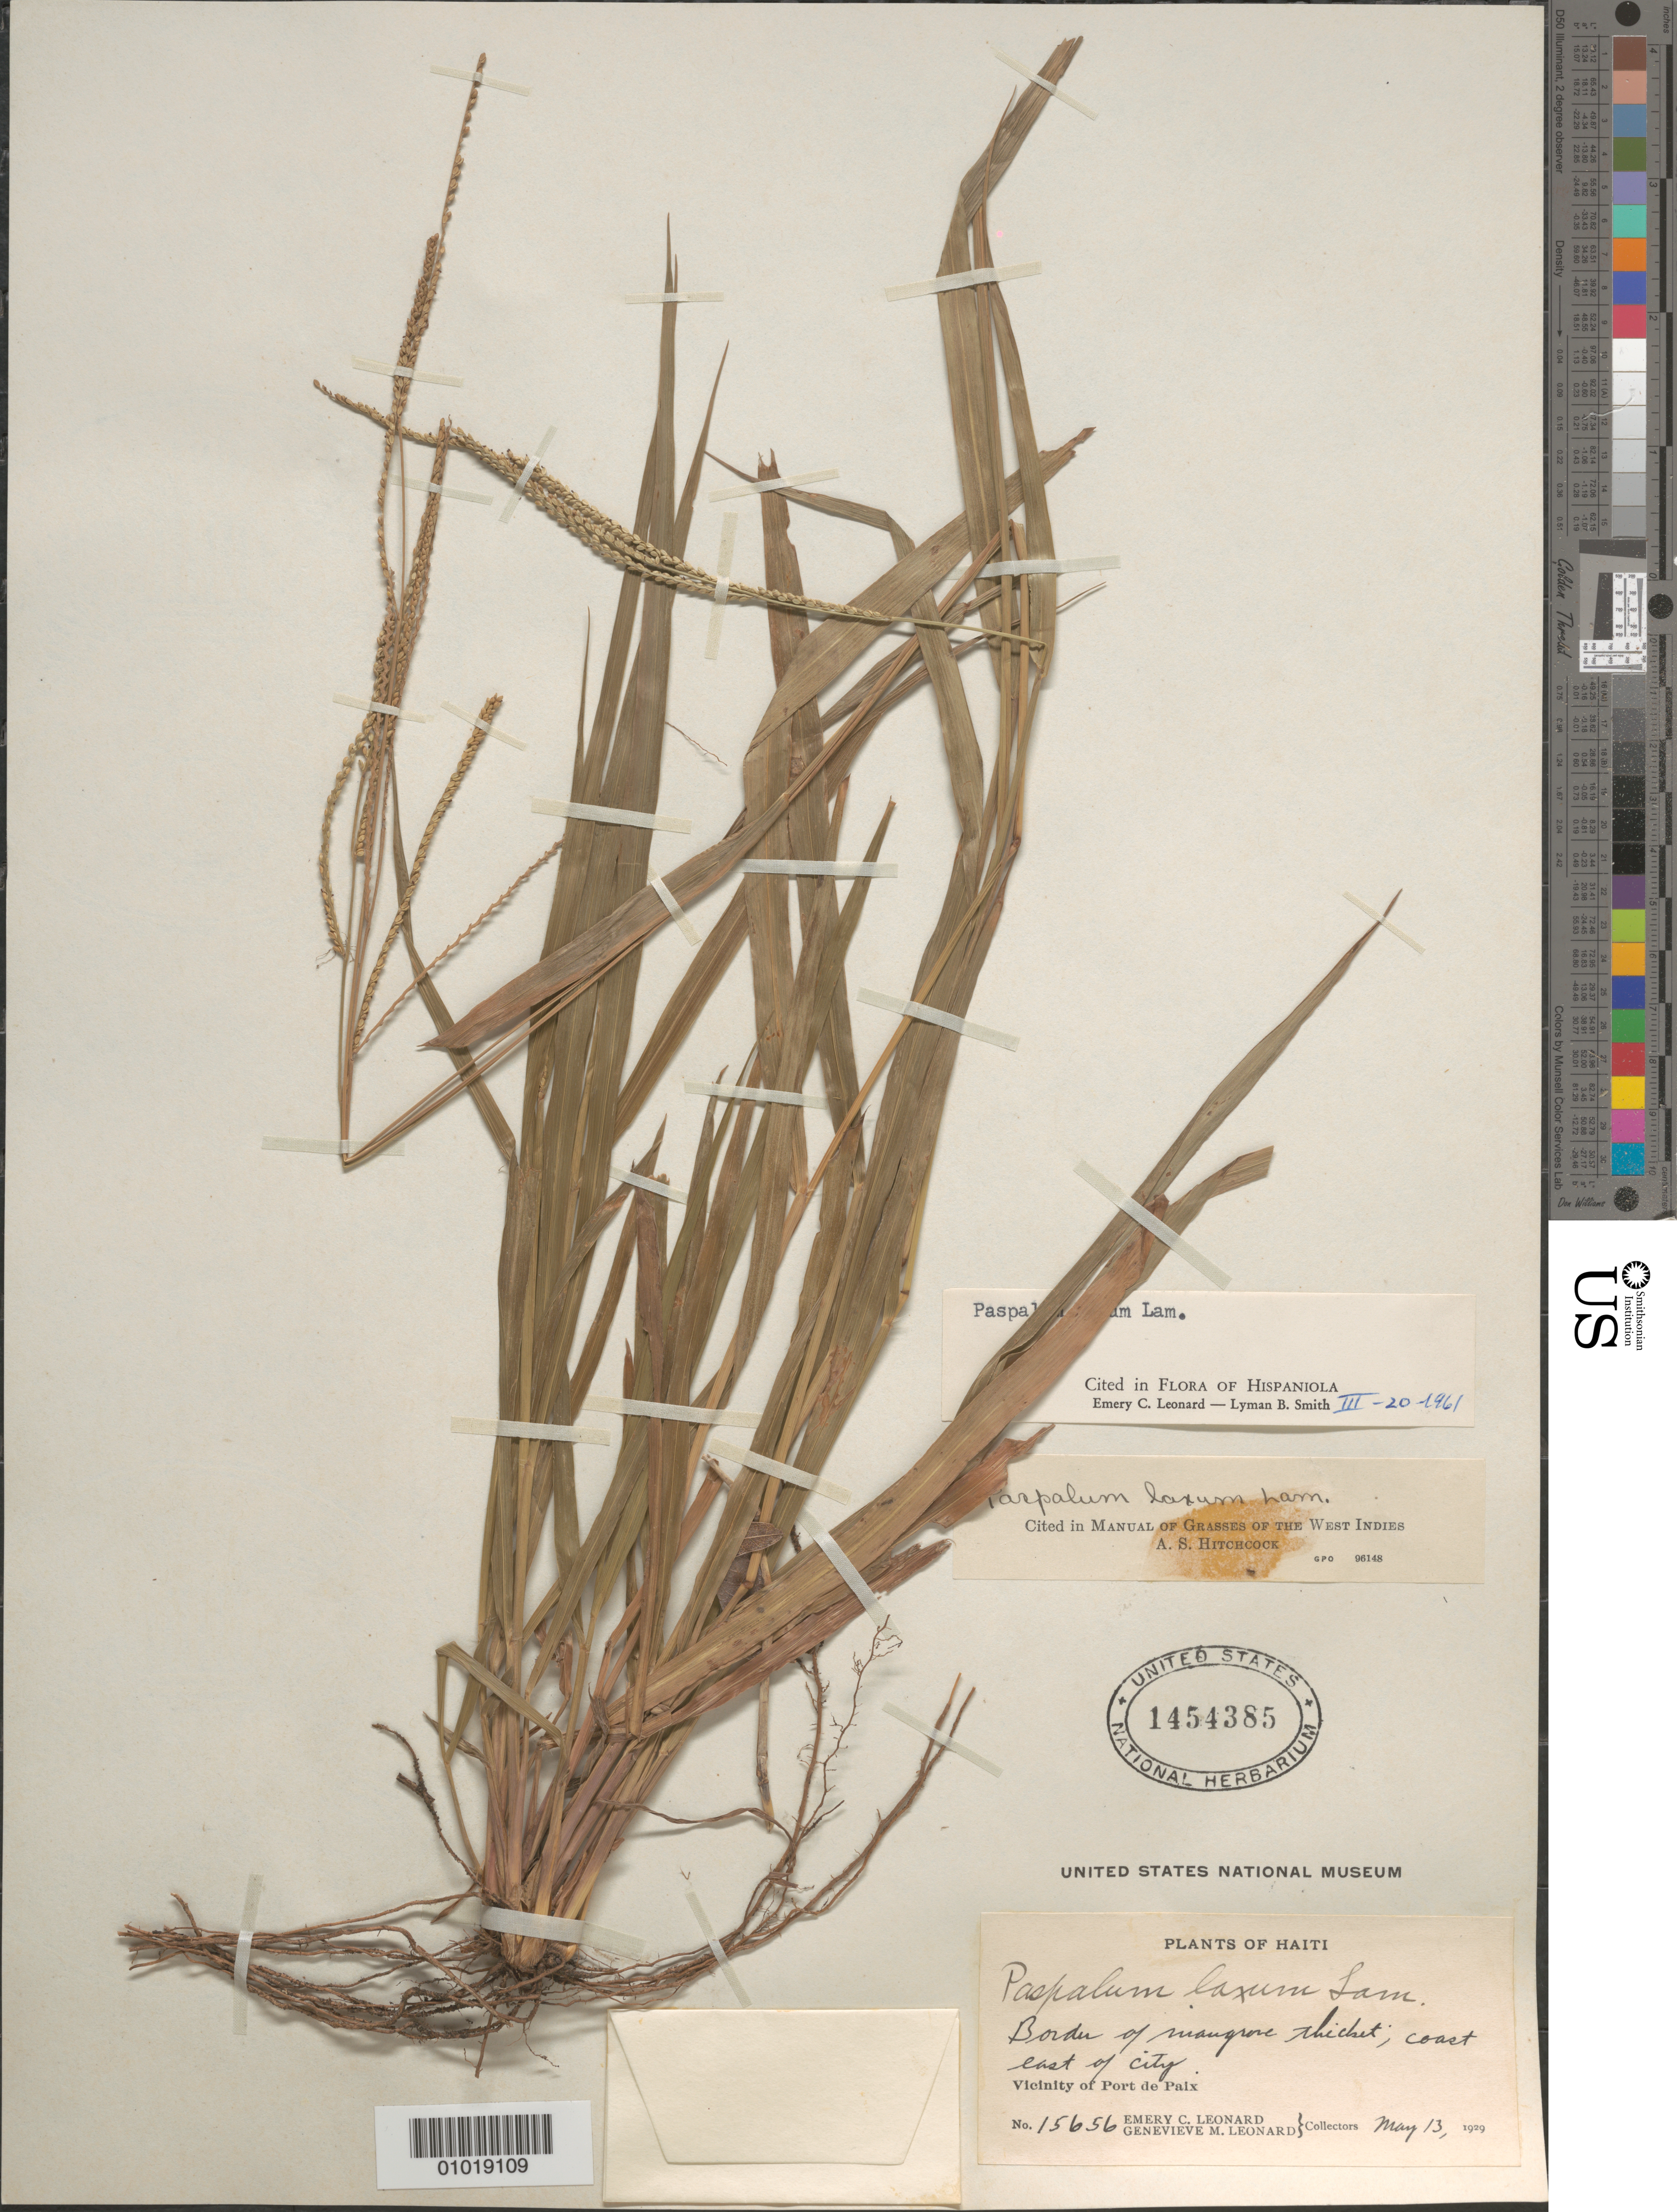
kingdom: Plantae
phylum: Tracheophyta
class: Liliopsida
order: Poales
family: Poaceae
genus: Paspalum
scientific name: Paspalum laxum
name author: Lam.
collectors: E. C. Leonard & G. M. Leonard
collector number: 15656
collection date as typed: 13 May 1929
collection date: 1929-05-13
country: Haiti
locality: Vicinity of Port de Paix, coast E of city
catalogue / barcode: US 1454385